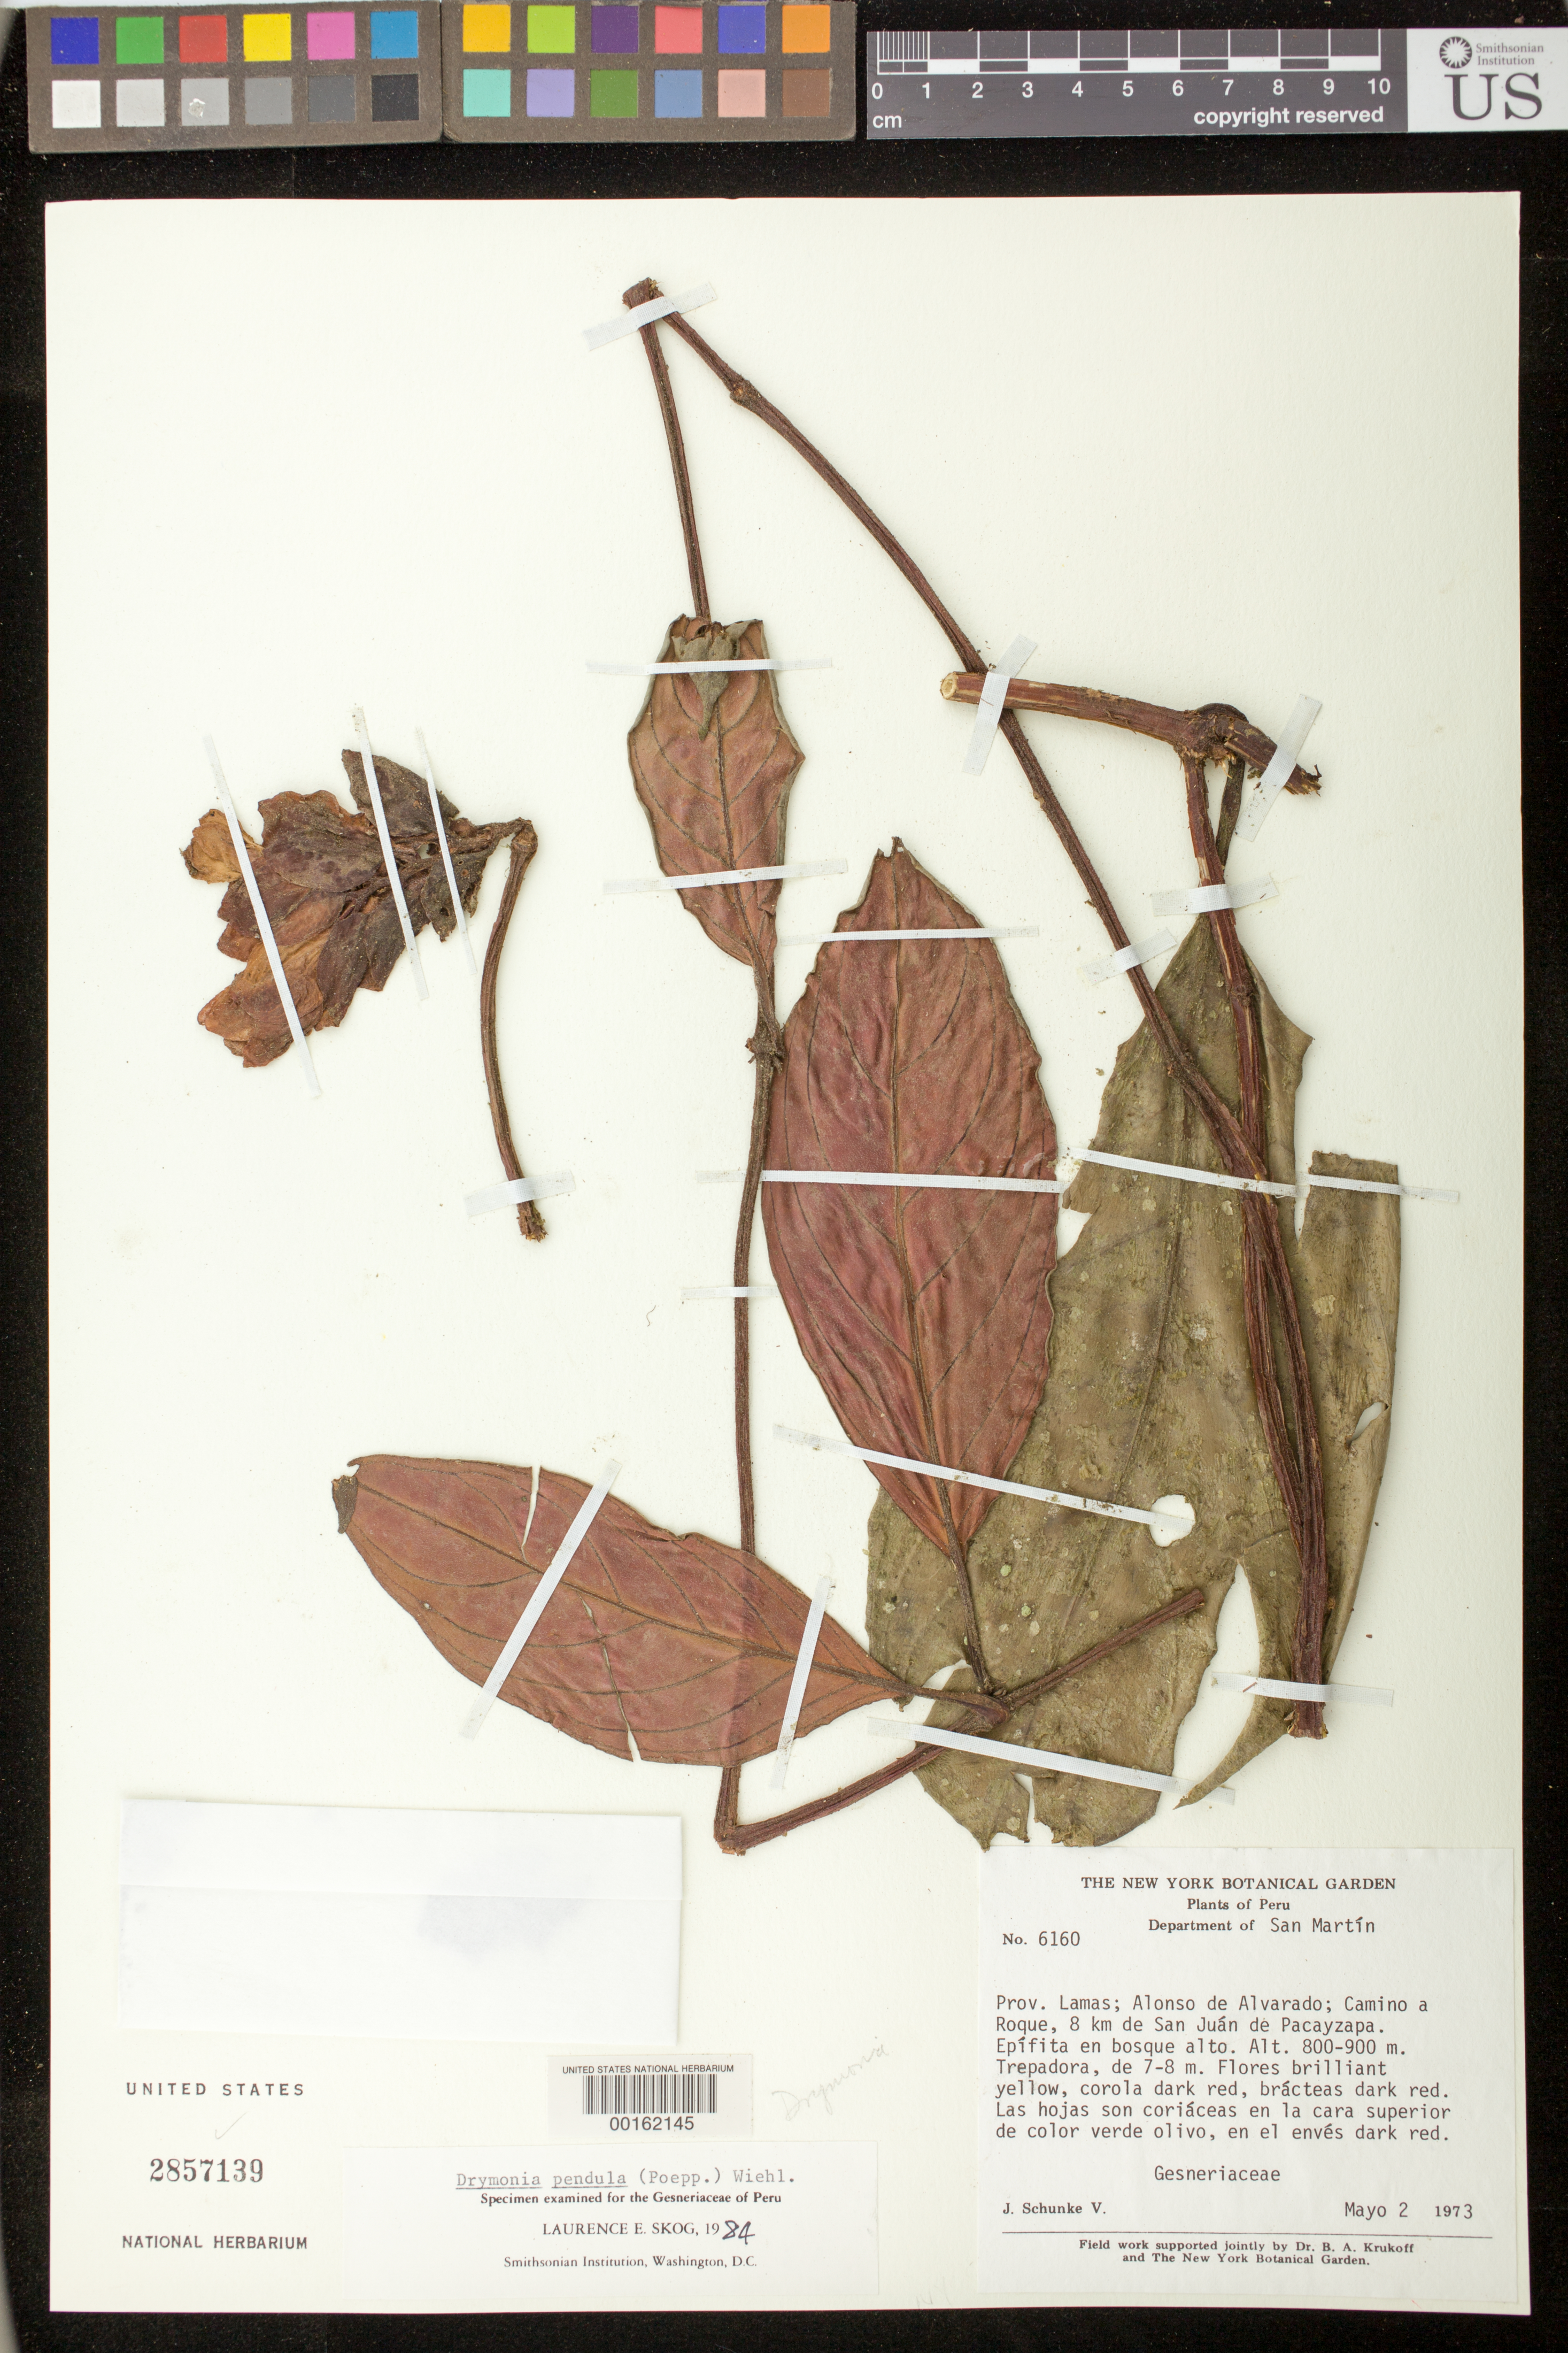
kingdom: Plantae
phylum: Tracheophyta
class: Magnoliopsida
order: Lamiales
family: Gesneriaceae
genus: Drymonia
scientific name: Drymonia pendula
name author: (Poepp.) Wiehler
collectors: J. Schunke Vigo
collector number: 6160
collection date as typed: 02 May 1973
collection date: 1973-05-02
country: Peru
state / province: San Martín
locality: Prov. Lamas; Alonso de Alvarado, road to Roque, 8 km from San Juan de Pacayzapa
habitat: Epiphyte in tall forest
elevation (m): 800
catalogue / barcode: US 2857139